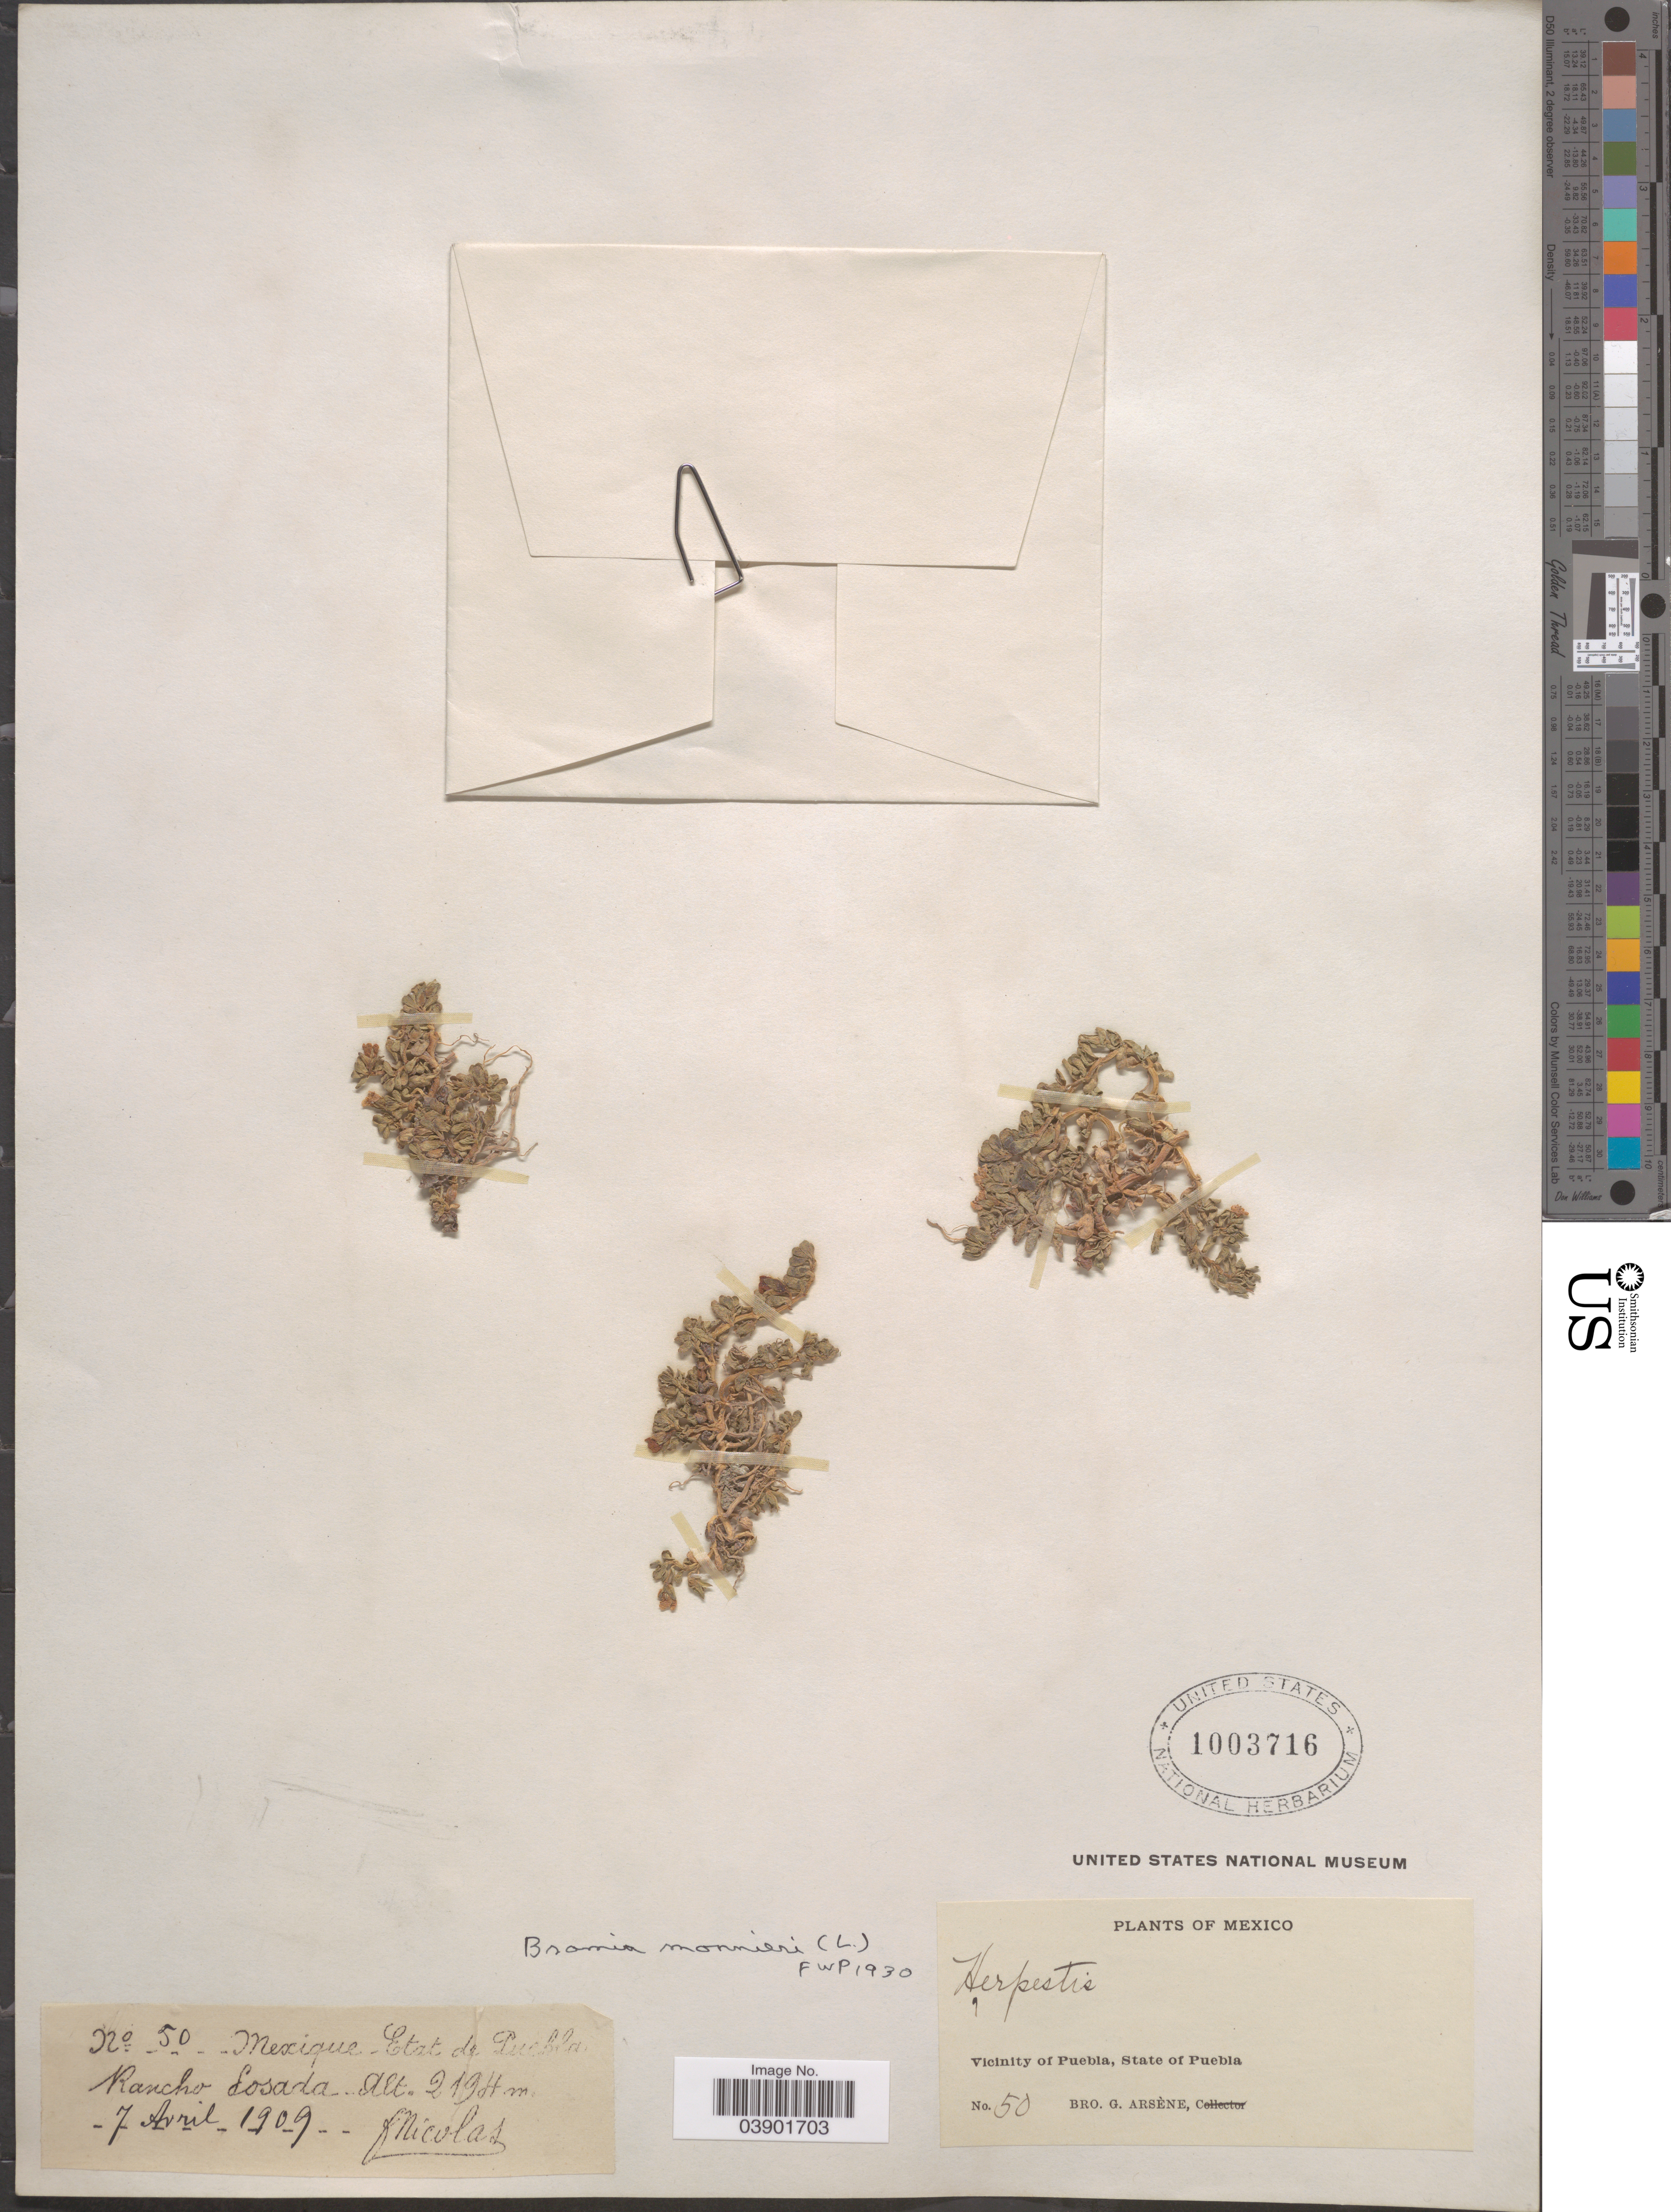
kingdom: Plantae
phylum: Tracheophyta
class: Magnoliopsida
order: Lamiales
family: Plantaginaceae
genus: Bacopa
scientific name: Bacopa monnieri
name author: (L.) Pennell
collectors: Bro. G. Arsène & F. Nicolas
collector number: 50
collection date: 1909-04-07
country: Mexico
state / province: Puebla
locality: Rancho Losada, Vicinity of Puebla.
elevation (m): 2194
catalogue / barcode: US 1003716